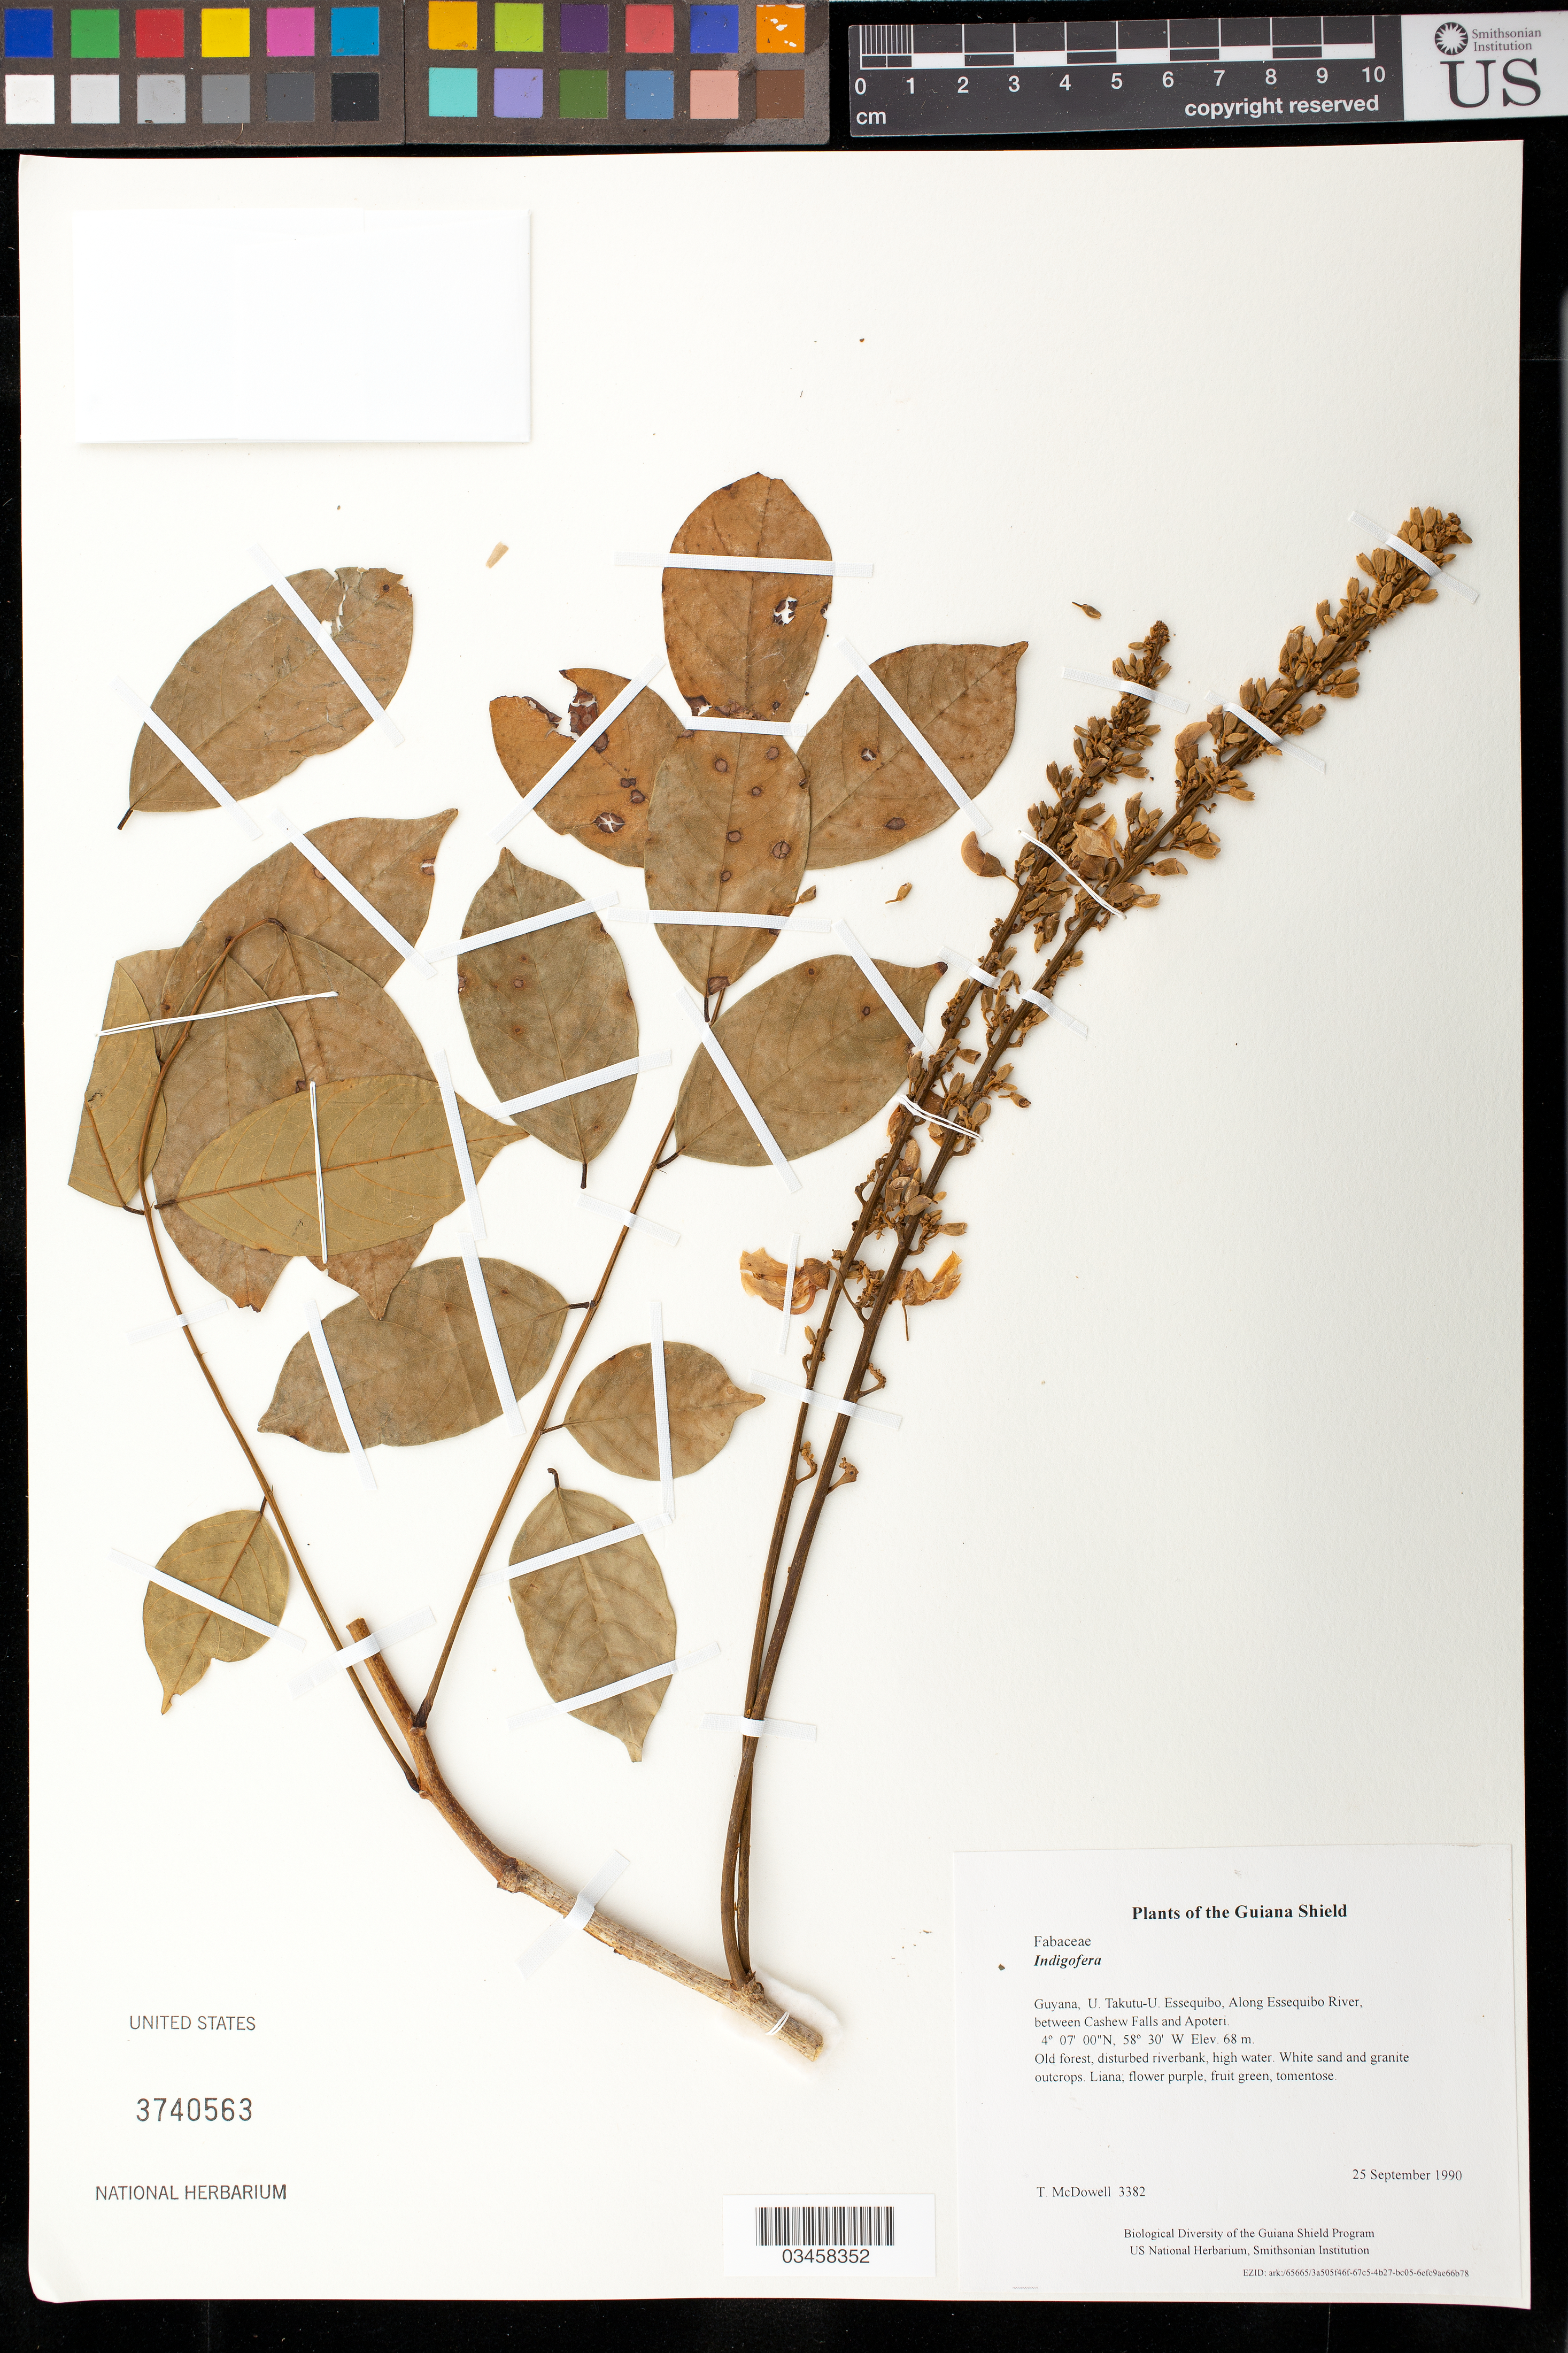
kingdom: Plantae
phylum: Tracheophyta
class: Magnoliopsida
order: Fabales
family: Fabaceae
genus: Indigofera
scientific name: Indigofera sp.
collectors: T. McDowell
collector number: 3382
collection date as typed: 25 September 1990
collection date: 1990-09-25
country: Guyana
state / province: U. Takutu-U. Essequibo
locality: Along Essequibo River, between Cashew Falls and Apoteri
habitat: Old forest, disturbed riverbank, high water. White sand and granite outcrops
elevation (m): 68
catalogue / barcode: US 3740563